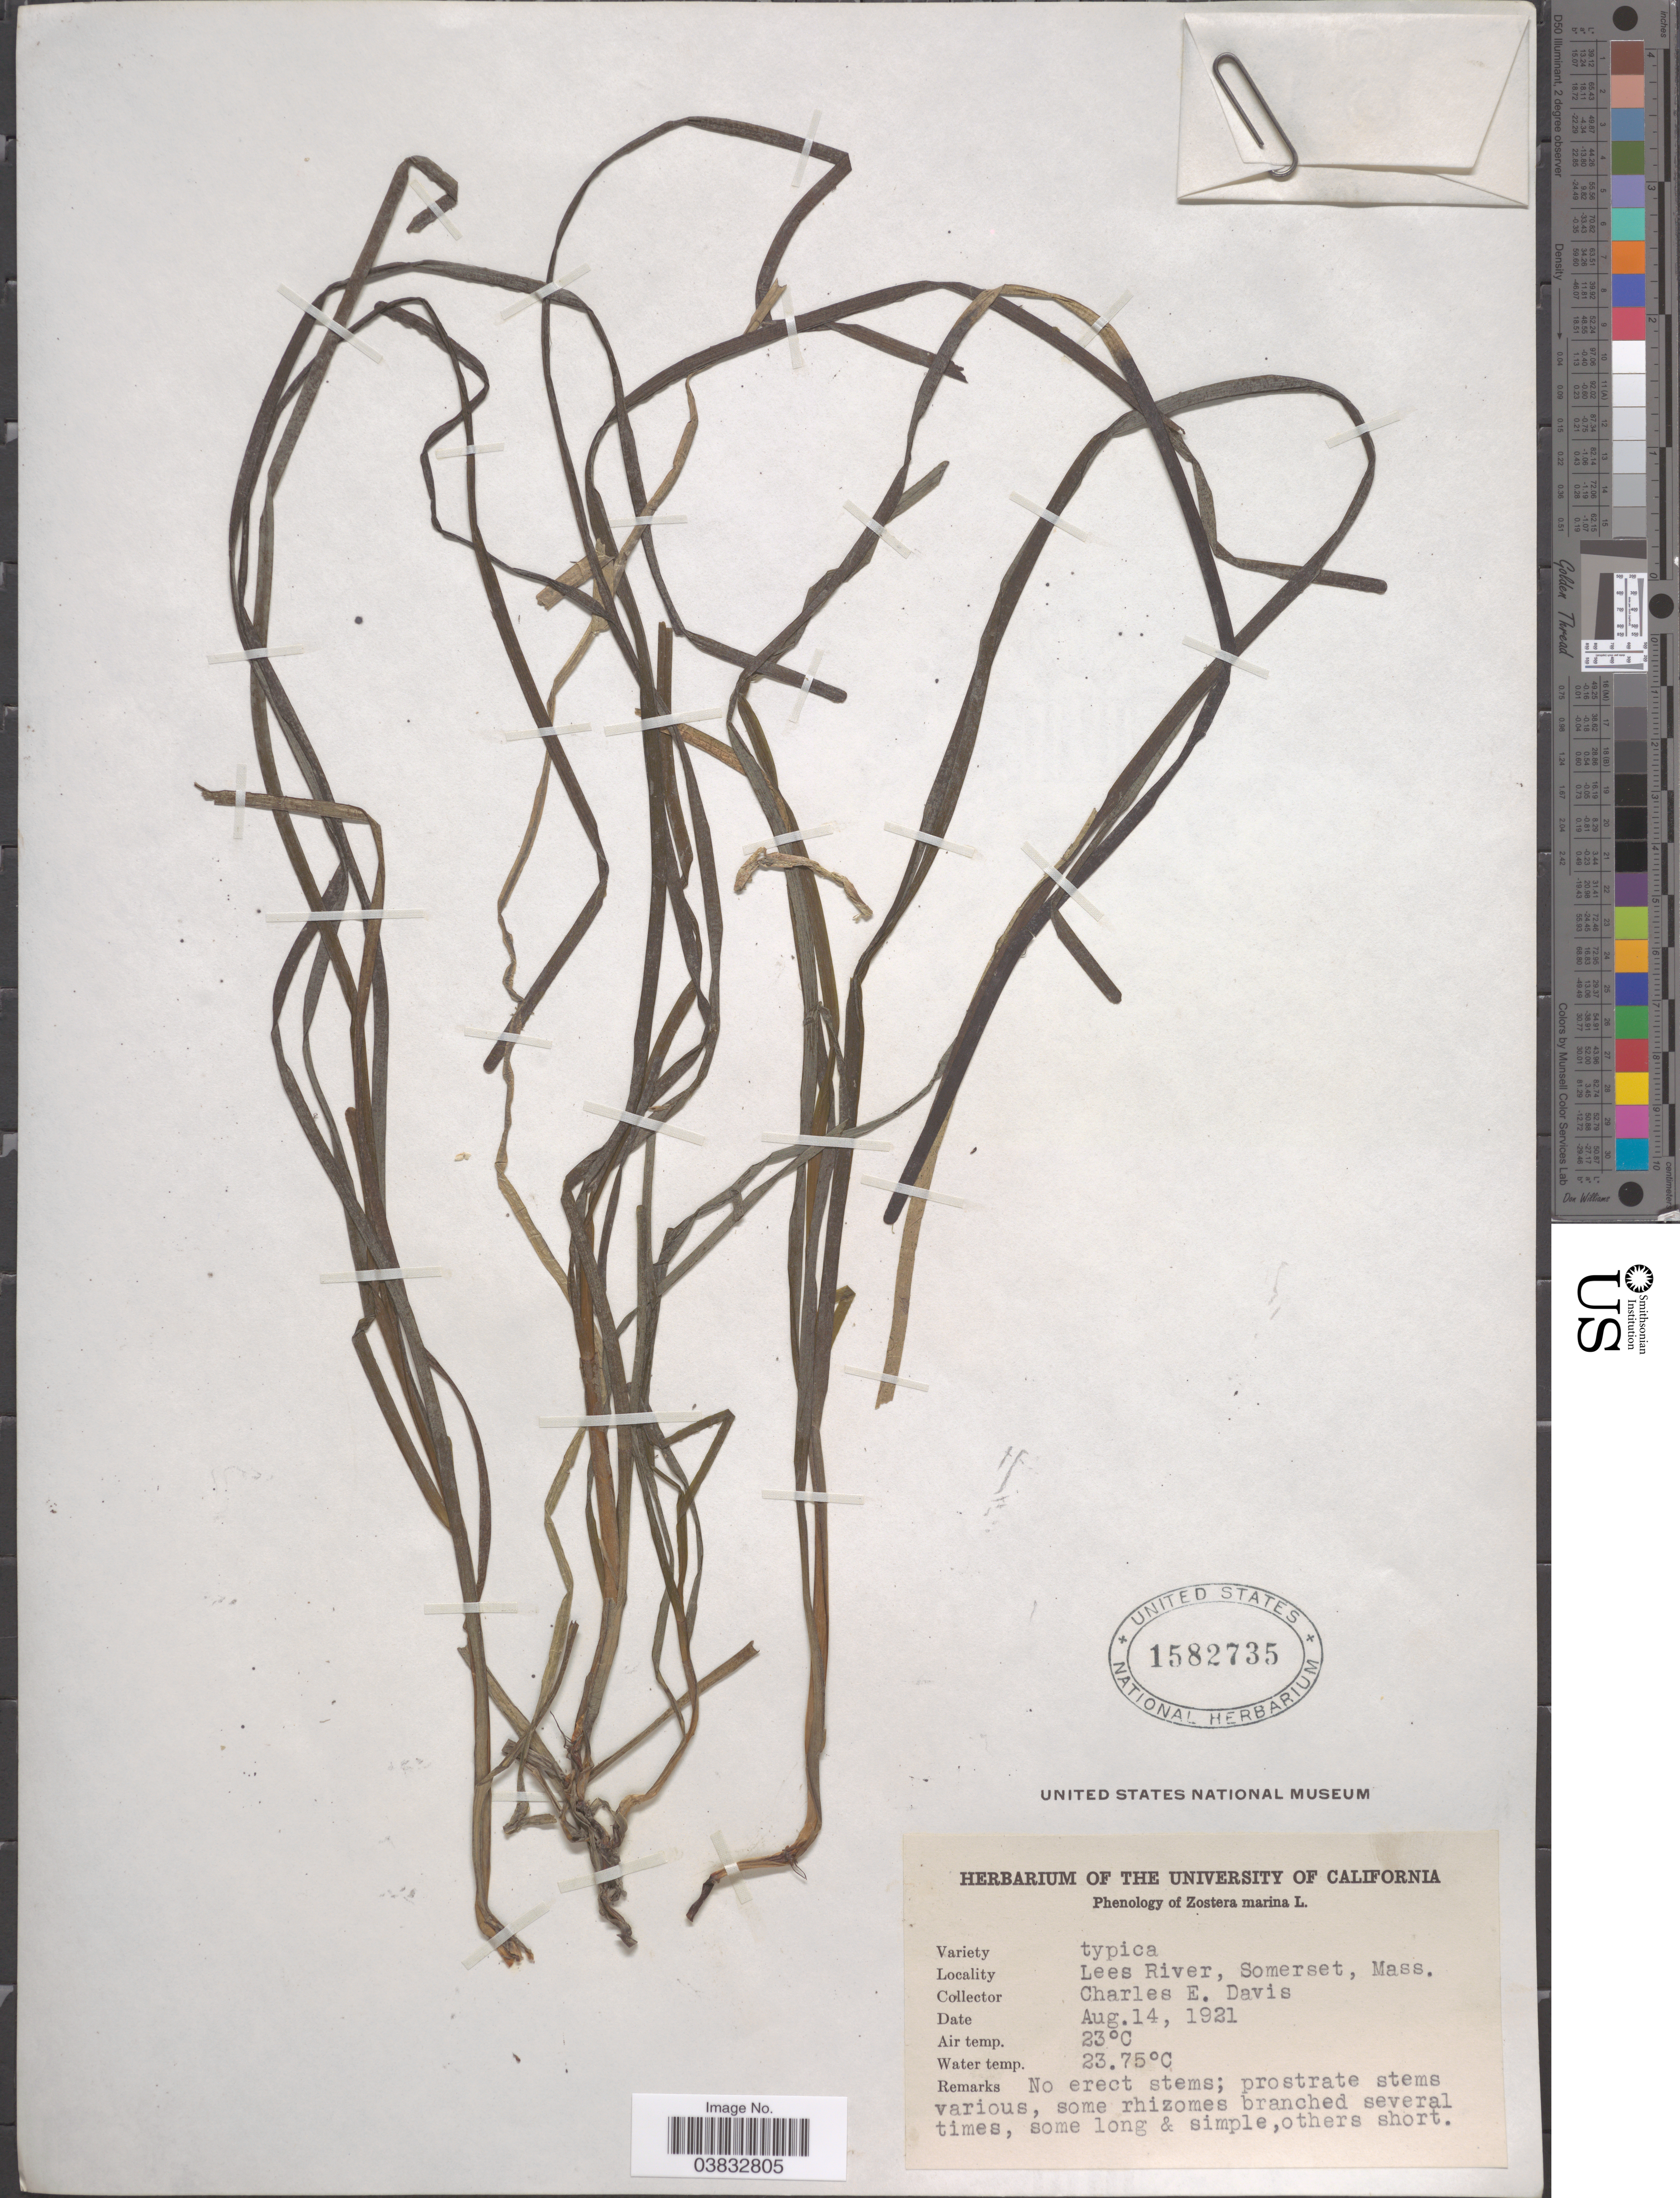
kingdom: Plantae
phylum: Tracheophyta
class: Liliopsida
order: Alismatales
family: Zosteraceae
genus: Zostera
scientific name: Zostera marina var. typica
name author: L.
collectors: R. Goffin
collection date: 1921-08-14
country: United States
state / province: Massachusetts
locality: Lees River, Somerset.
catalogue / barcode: US 1582735